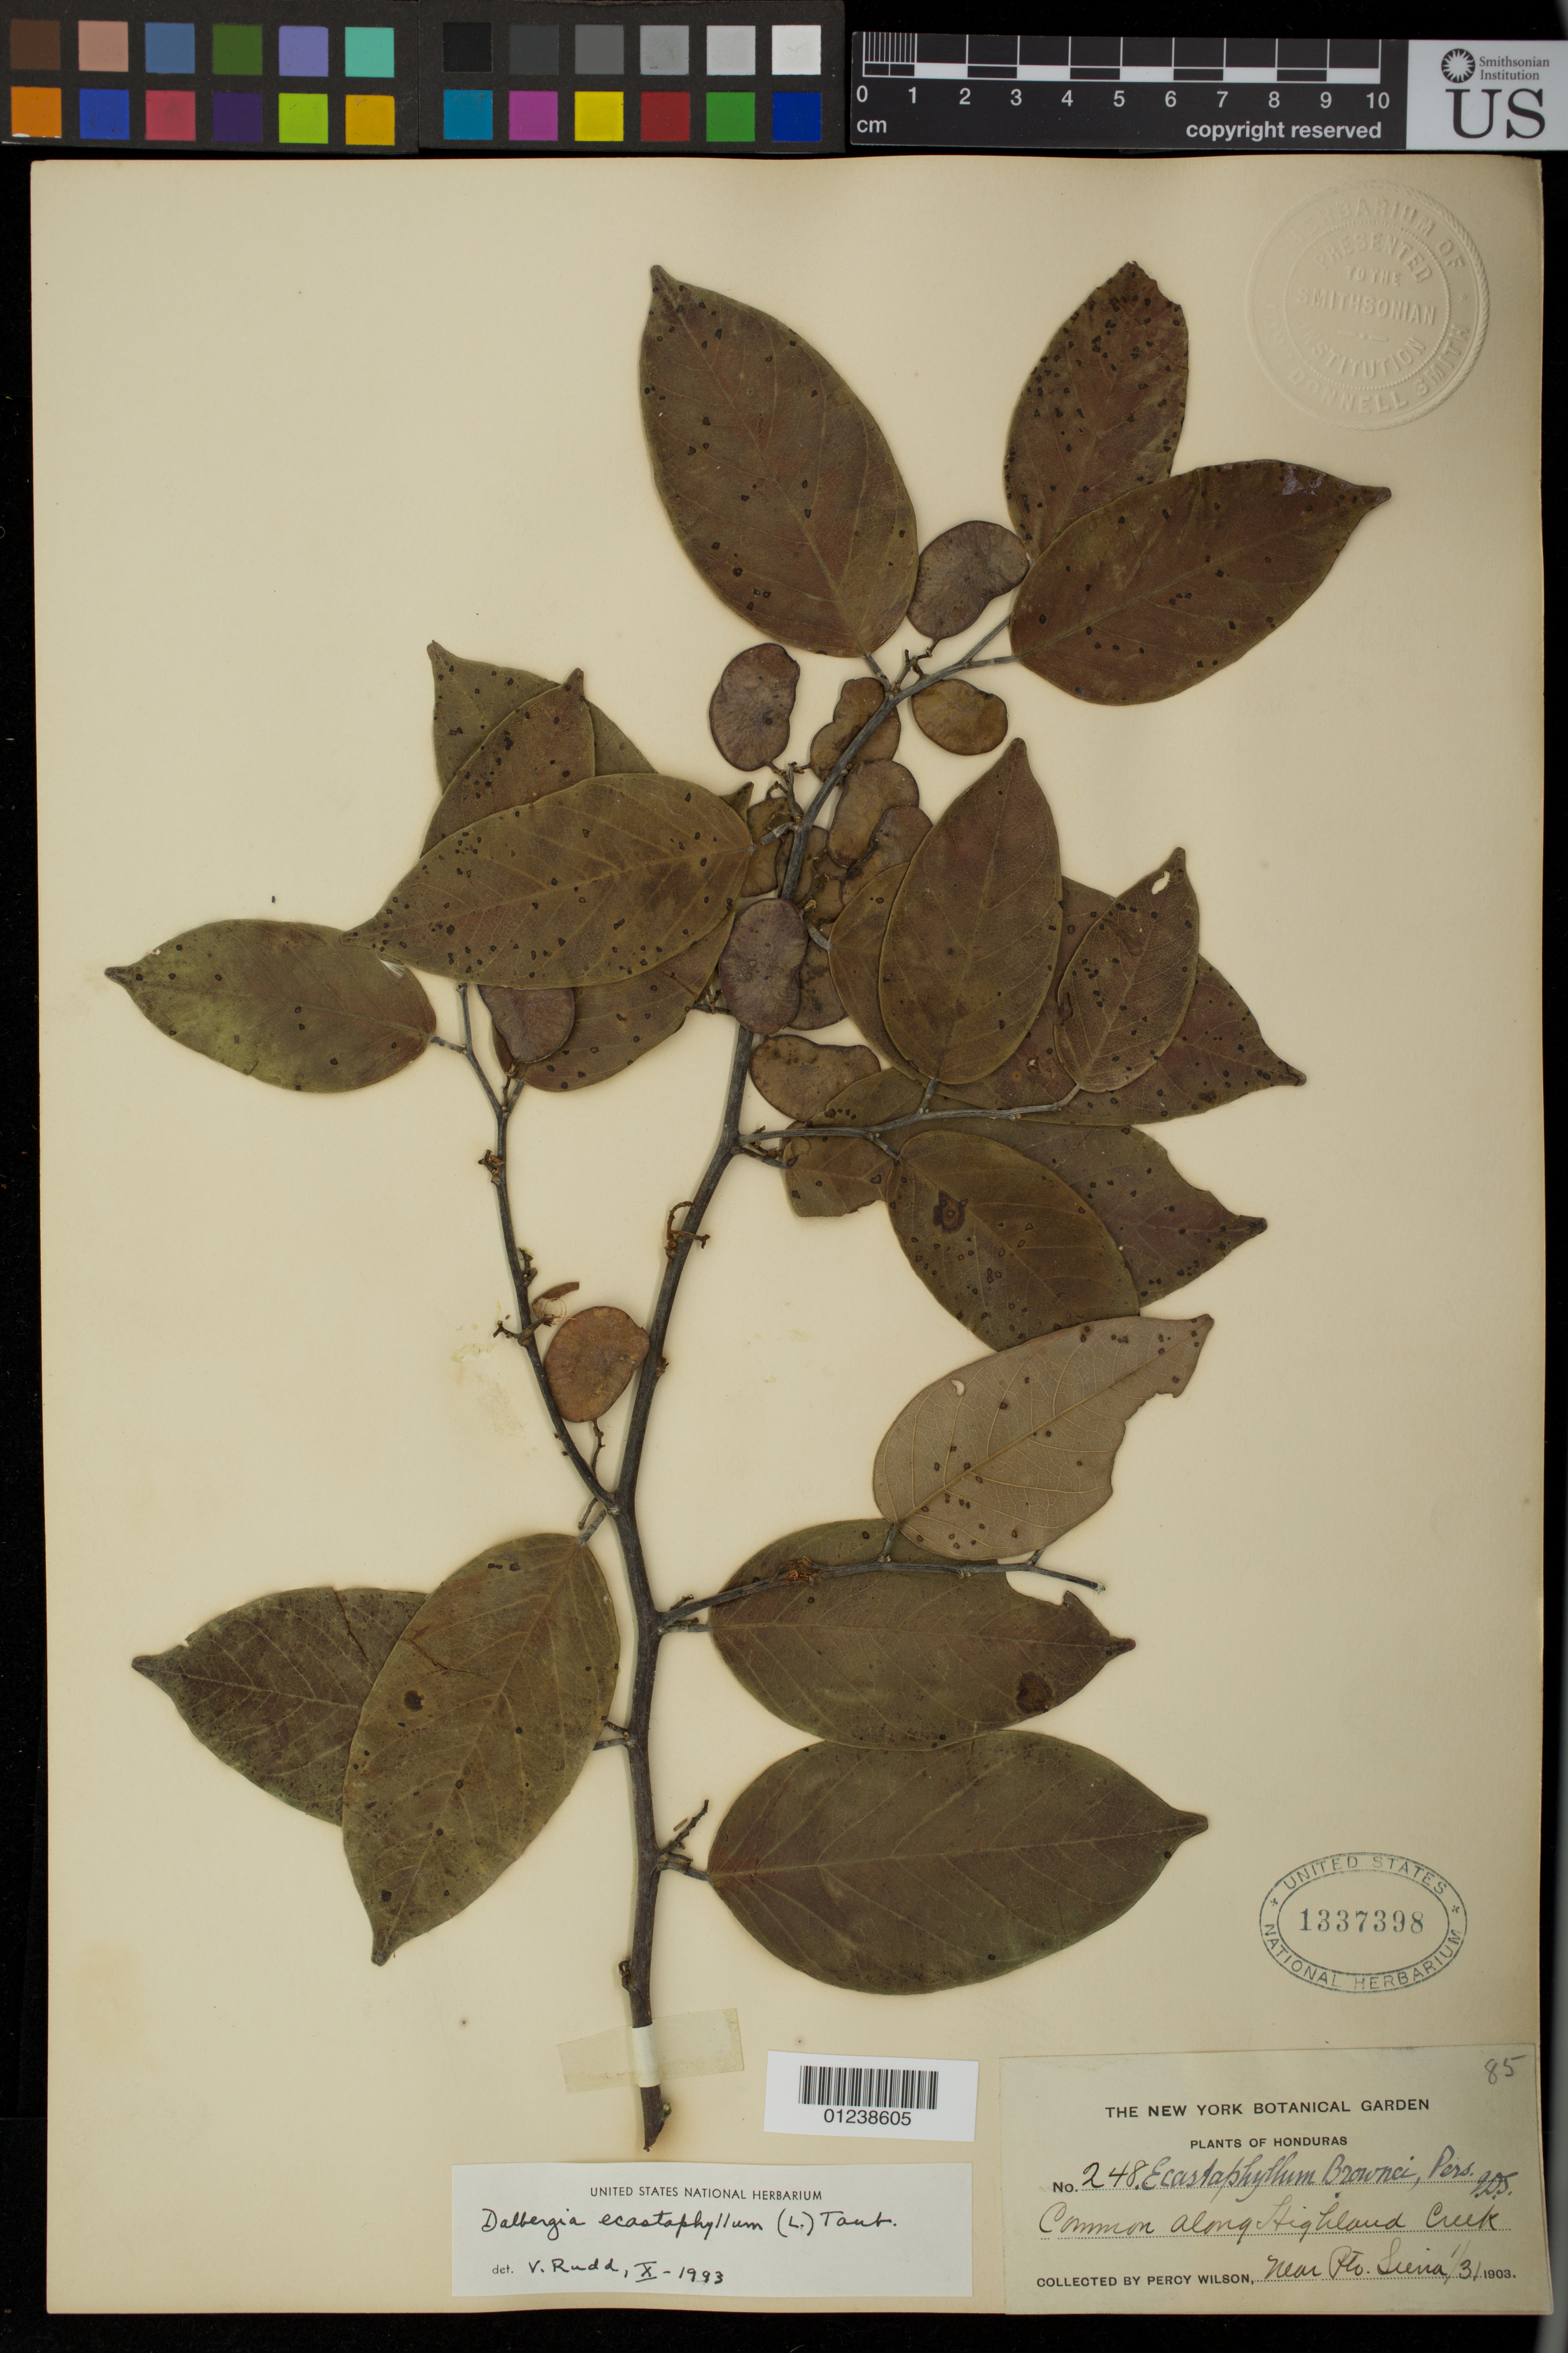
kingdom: Plantae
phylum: Tracheophyta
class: Magnoliopsida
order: Fabales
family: Fabaceae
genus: Dalbergia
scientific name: Dalbergia ecastaphyllum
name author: (L.) Taub.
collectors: P. Wilson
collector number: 248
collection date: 1903-01-31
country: Honduras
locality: Common along Highland Creek, near Pto. Sierra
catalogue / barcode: US 1337398